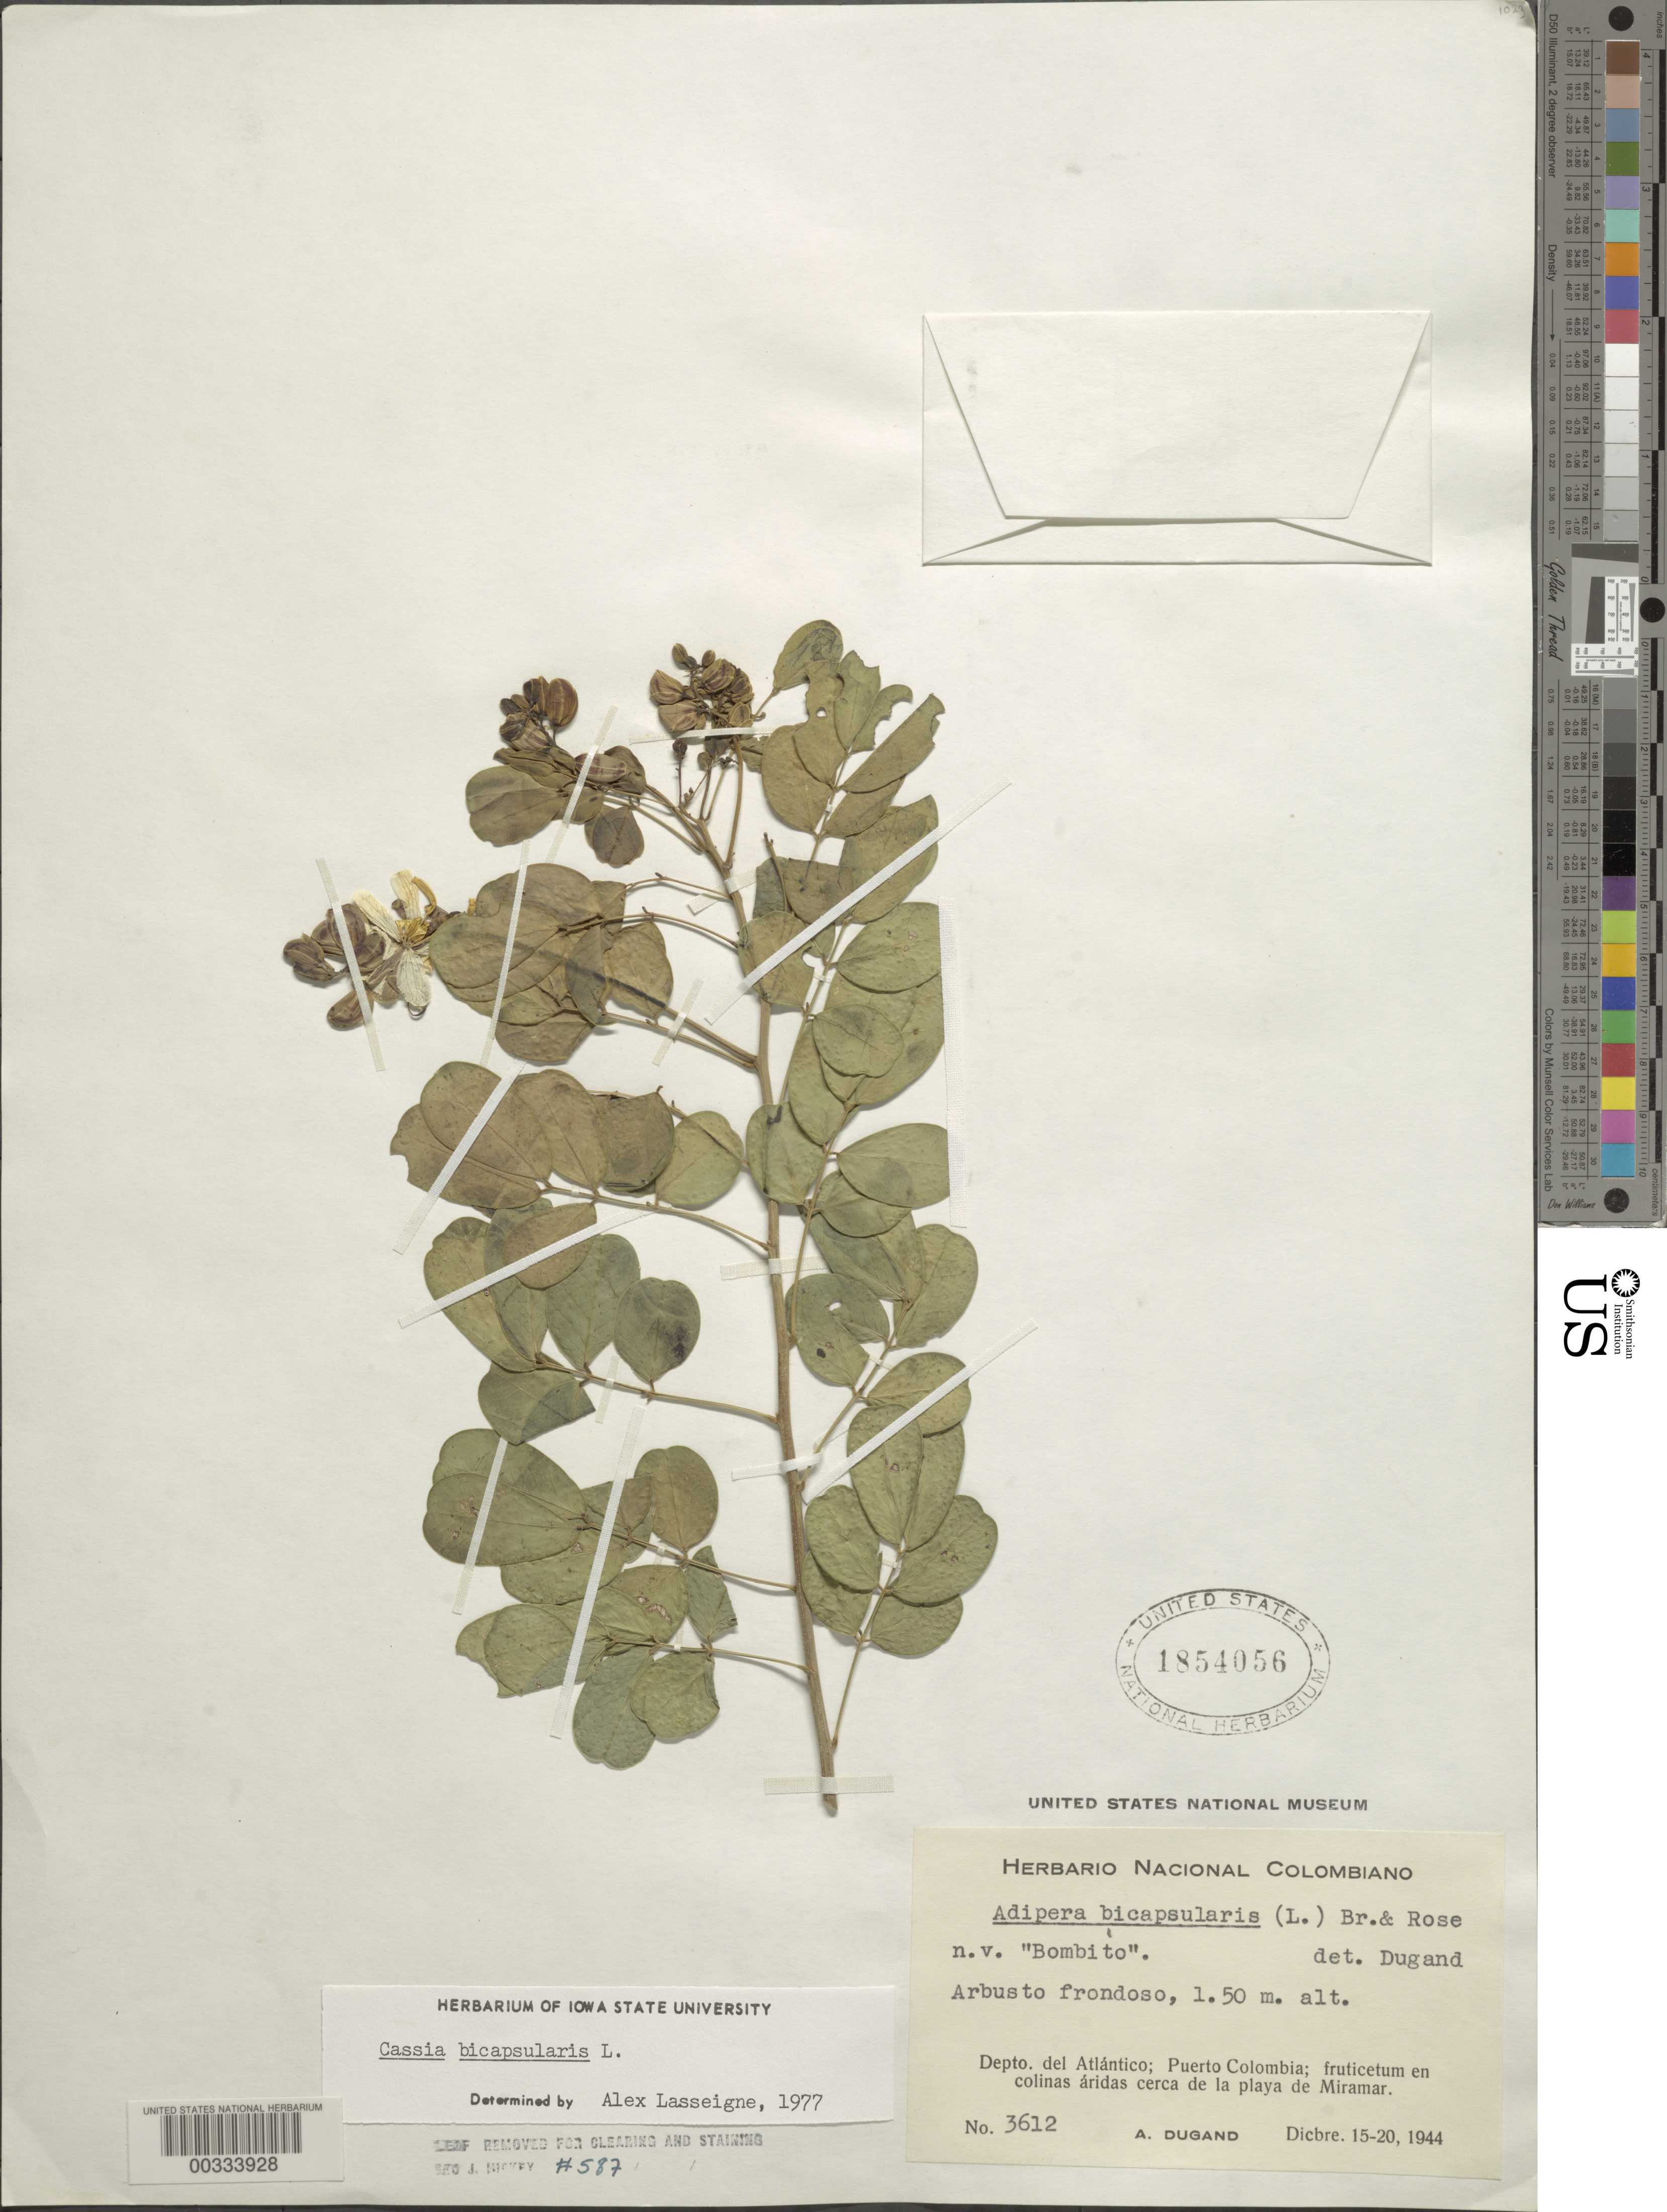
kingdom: Plantae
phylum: Tracheophyta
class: Magnoliopsida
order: Fabales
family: Fabaceae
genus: Senna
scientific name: Senna bicapsularis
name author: (L.) Roxb.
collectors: A. Dugand G.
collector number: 3612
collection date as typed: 15 Dec 1944 to 20 Dec 1944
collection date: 1944-12-15/1944-12-20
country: Colombia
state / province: Atlántico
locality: Puerto Colombia, ca Playa de Miramar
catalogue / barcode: US 1854056